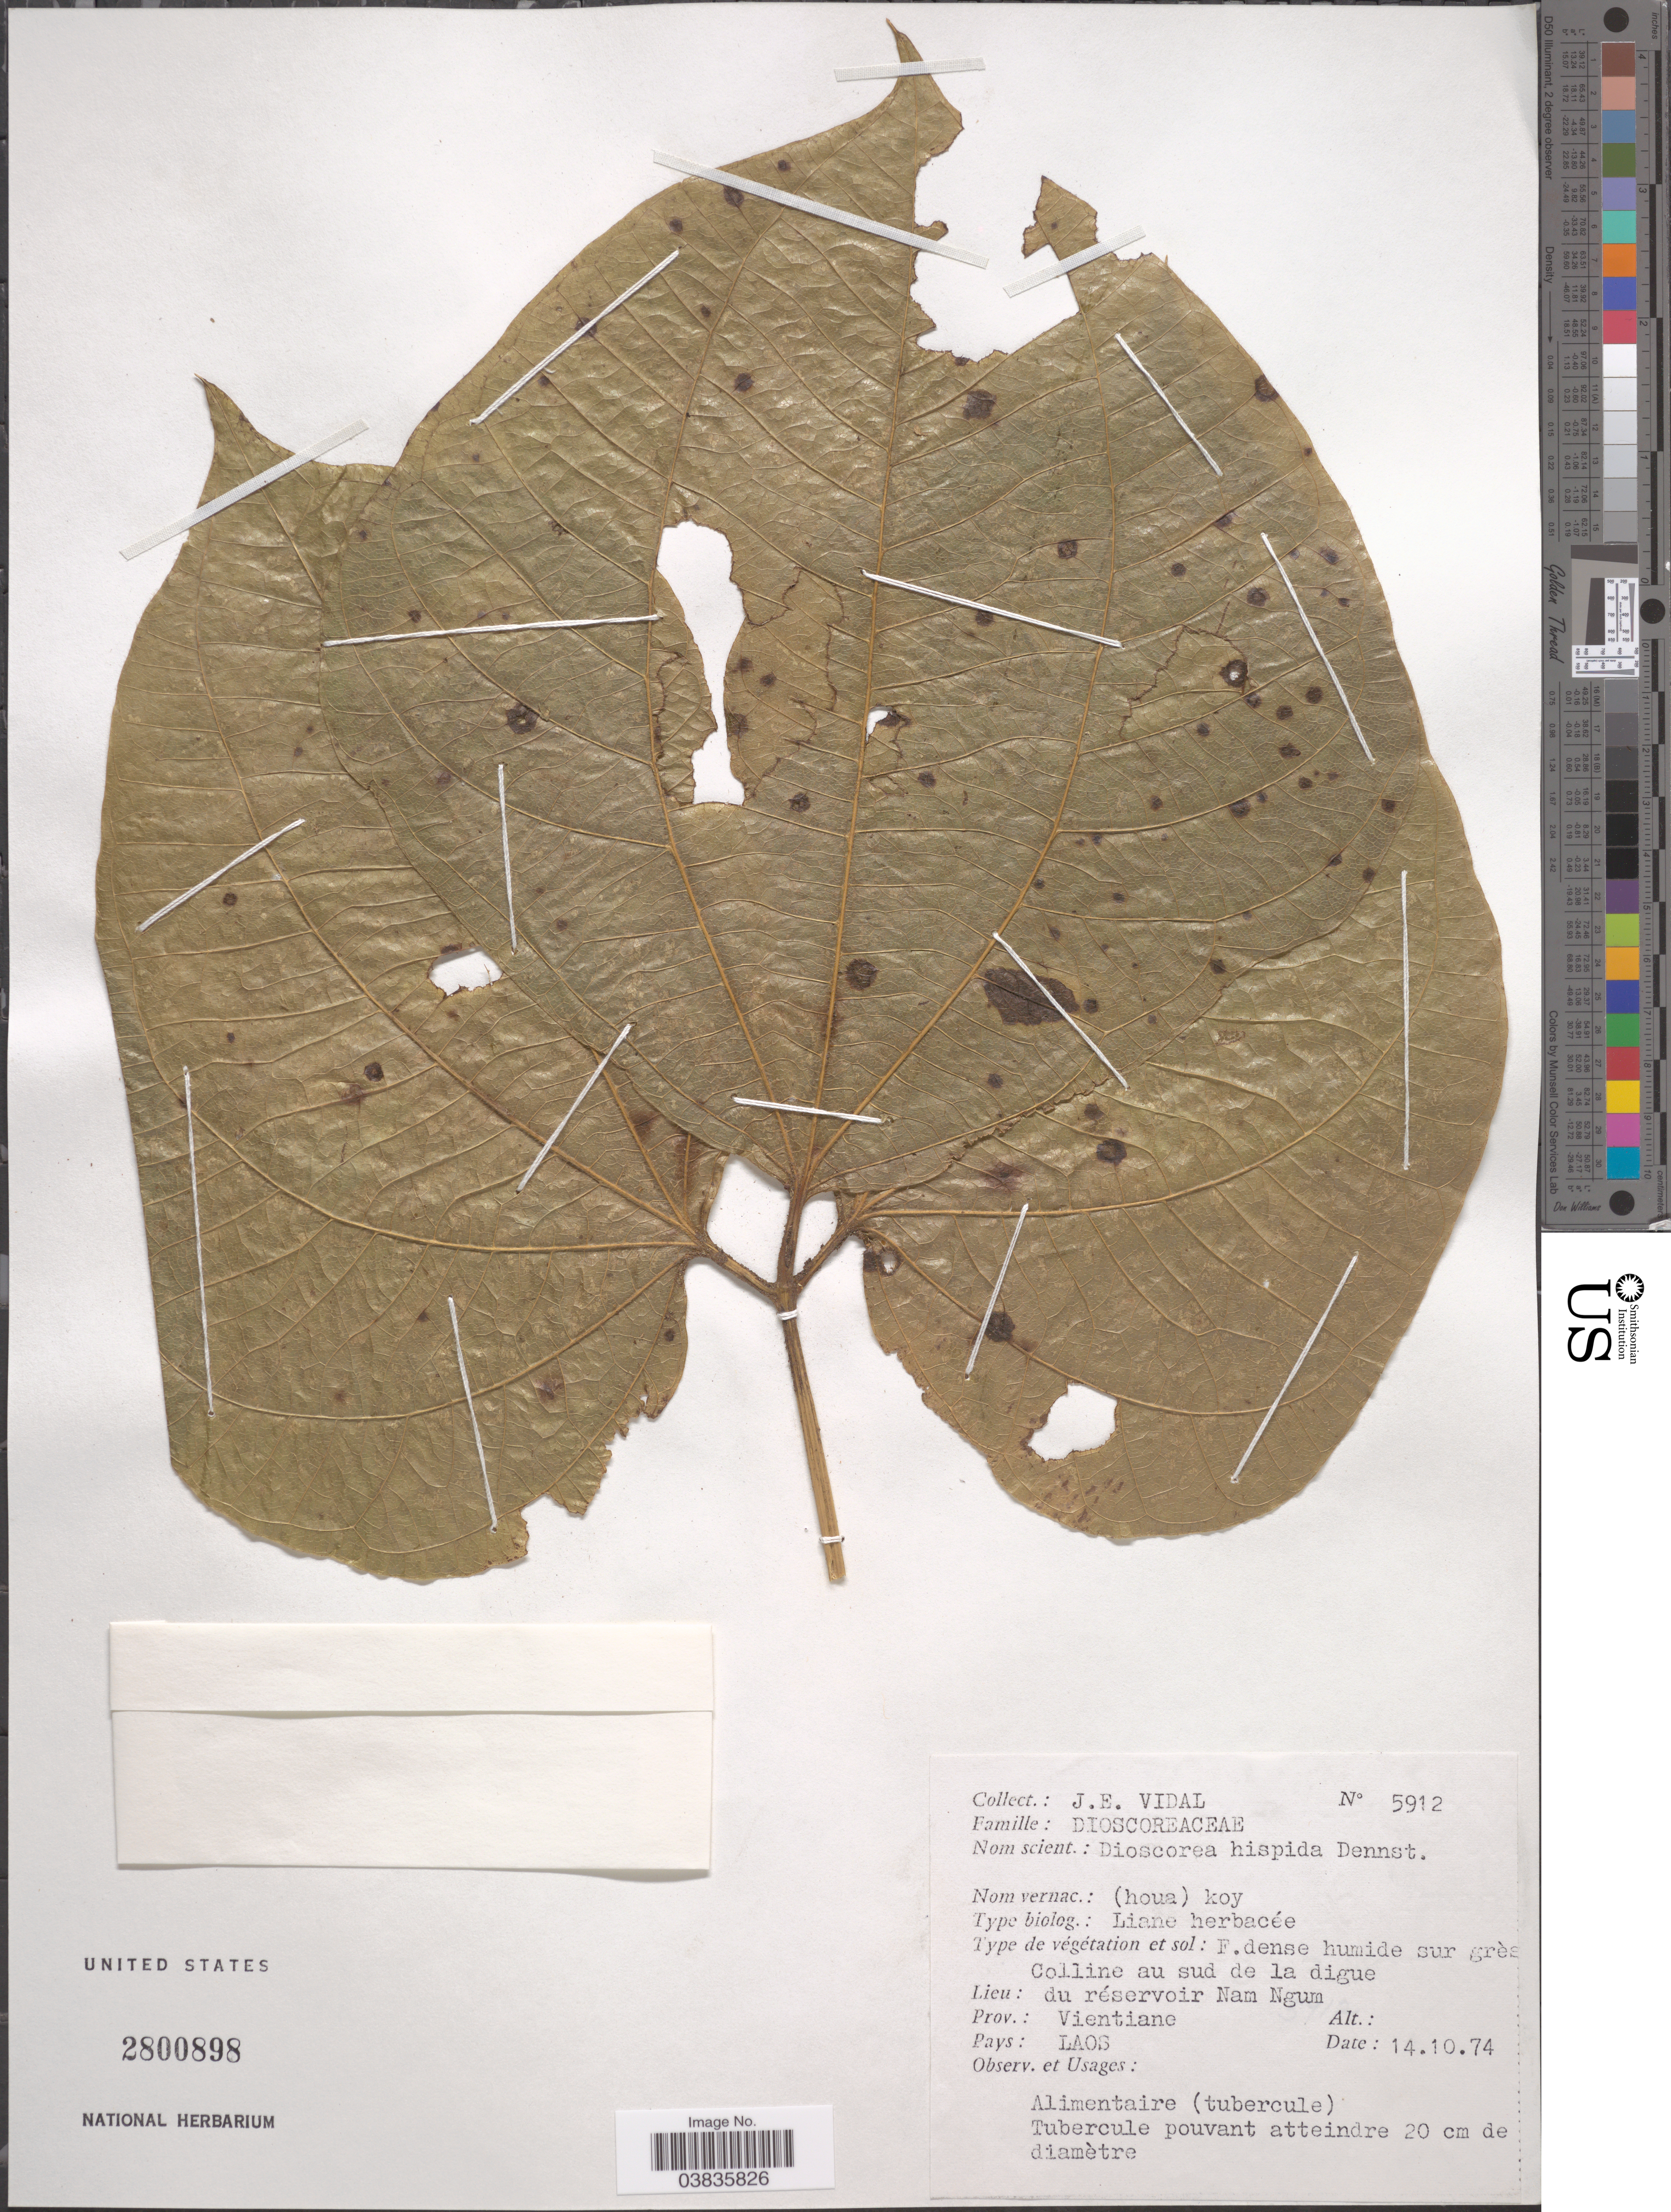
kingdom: Plantae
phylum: Tracheophyta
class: Liliopsida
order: Dioscoreales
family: Dioscoreaceae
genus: Dioscorea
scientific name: Dioscorea hispida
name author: Dennst.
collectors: J. E. Vidal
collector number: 5912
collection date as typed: Transcribed d/m/y: 14/10/74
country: Laos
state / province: Viangchan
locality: Colline au sud de la digue du réservoir Nam Ngum. Prov.: Vientiane.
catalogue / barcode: US 2800898